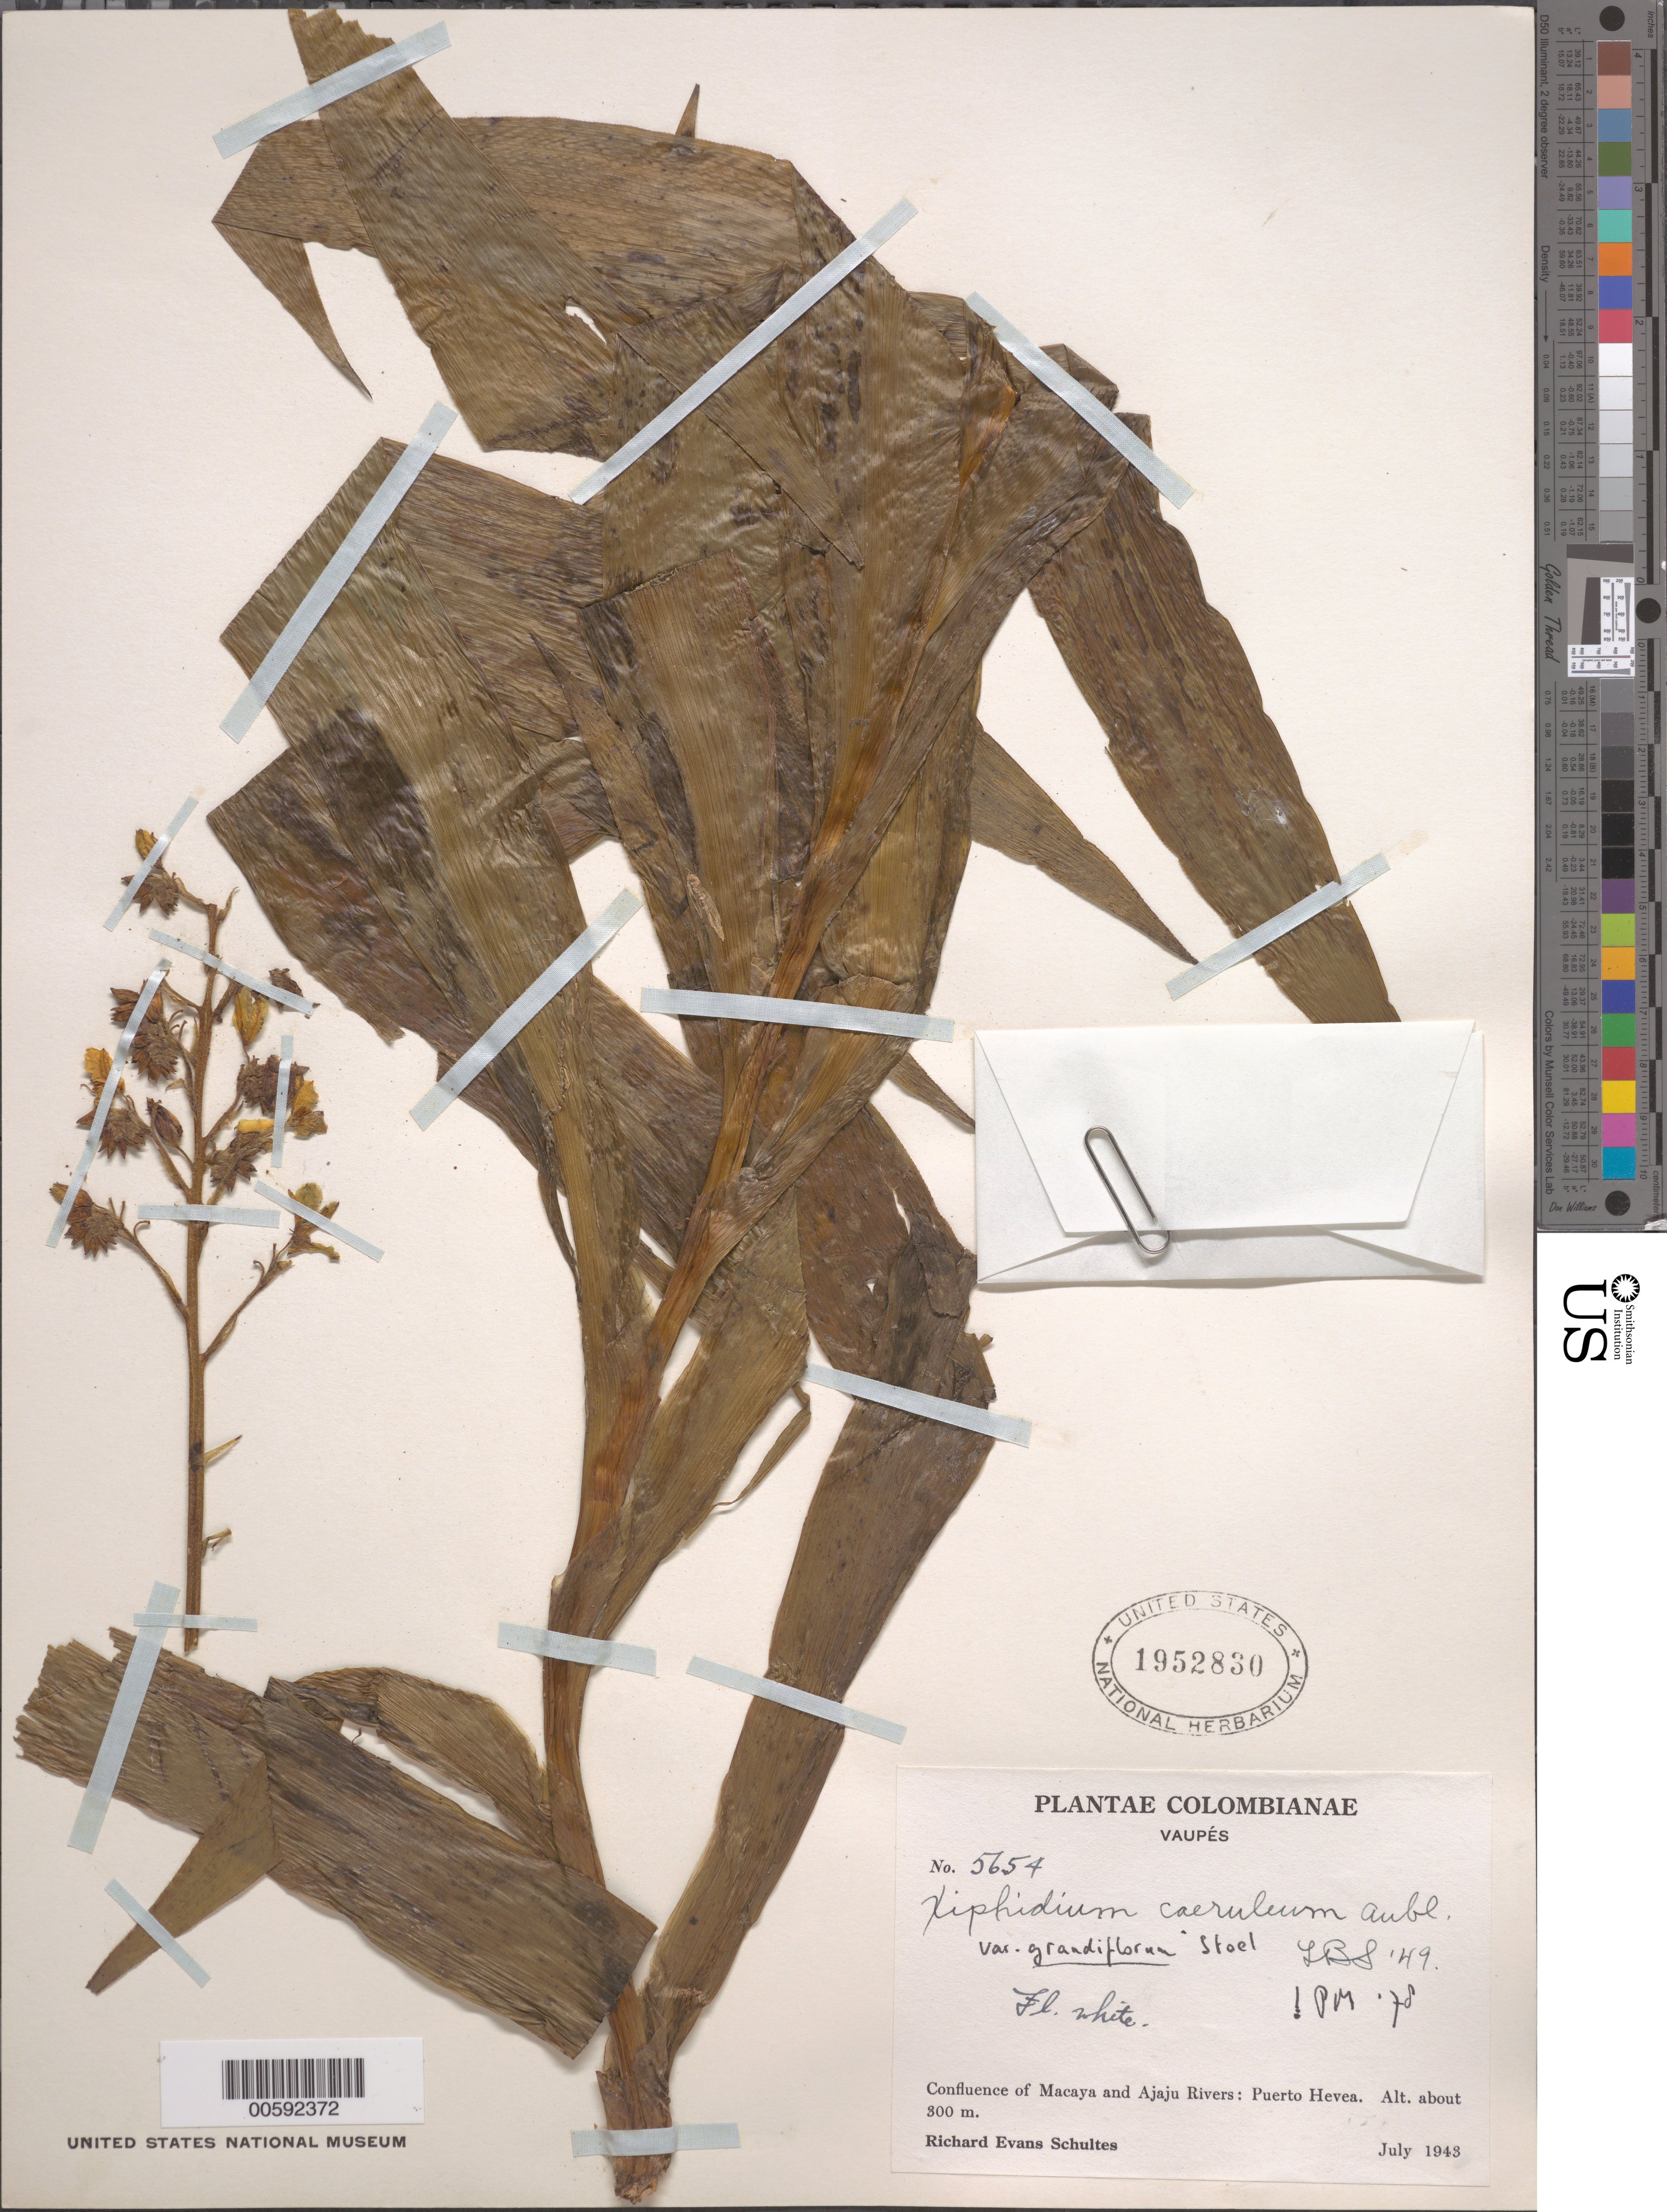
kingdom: Plantae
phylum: Tracheophyta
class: Liliopsida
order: Commelinales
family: Haemodoraceae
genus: Xiphidium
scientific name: Xiphidium caeruleum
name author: Aubl.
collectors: R. E. Schultes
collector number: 5654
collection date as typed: Jul 1943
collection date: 1943-07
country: Colombia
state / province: Vaupés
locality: Confluence of Macaya and Ajaju Rivers, Puerto Hevea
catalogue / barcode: US 1952830